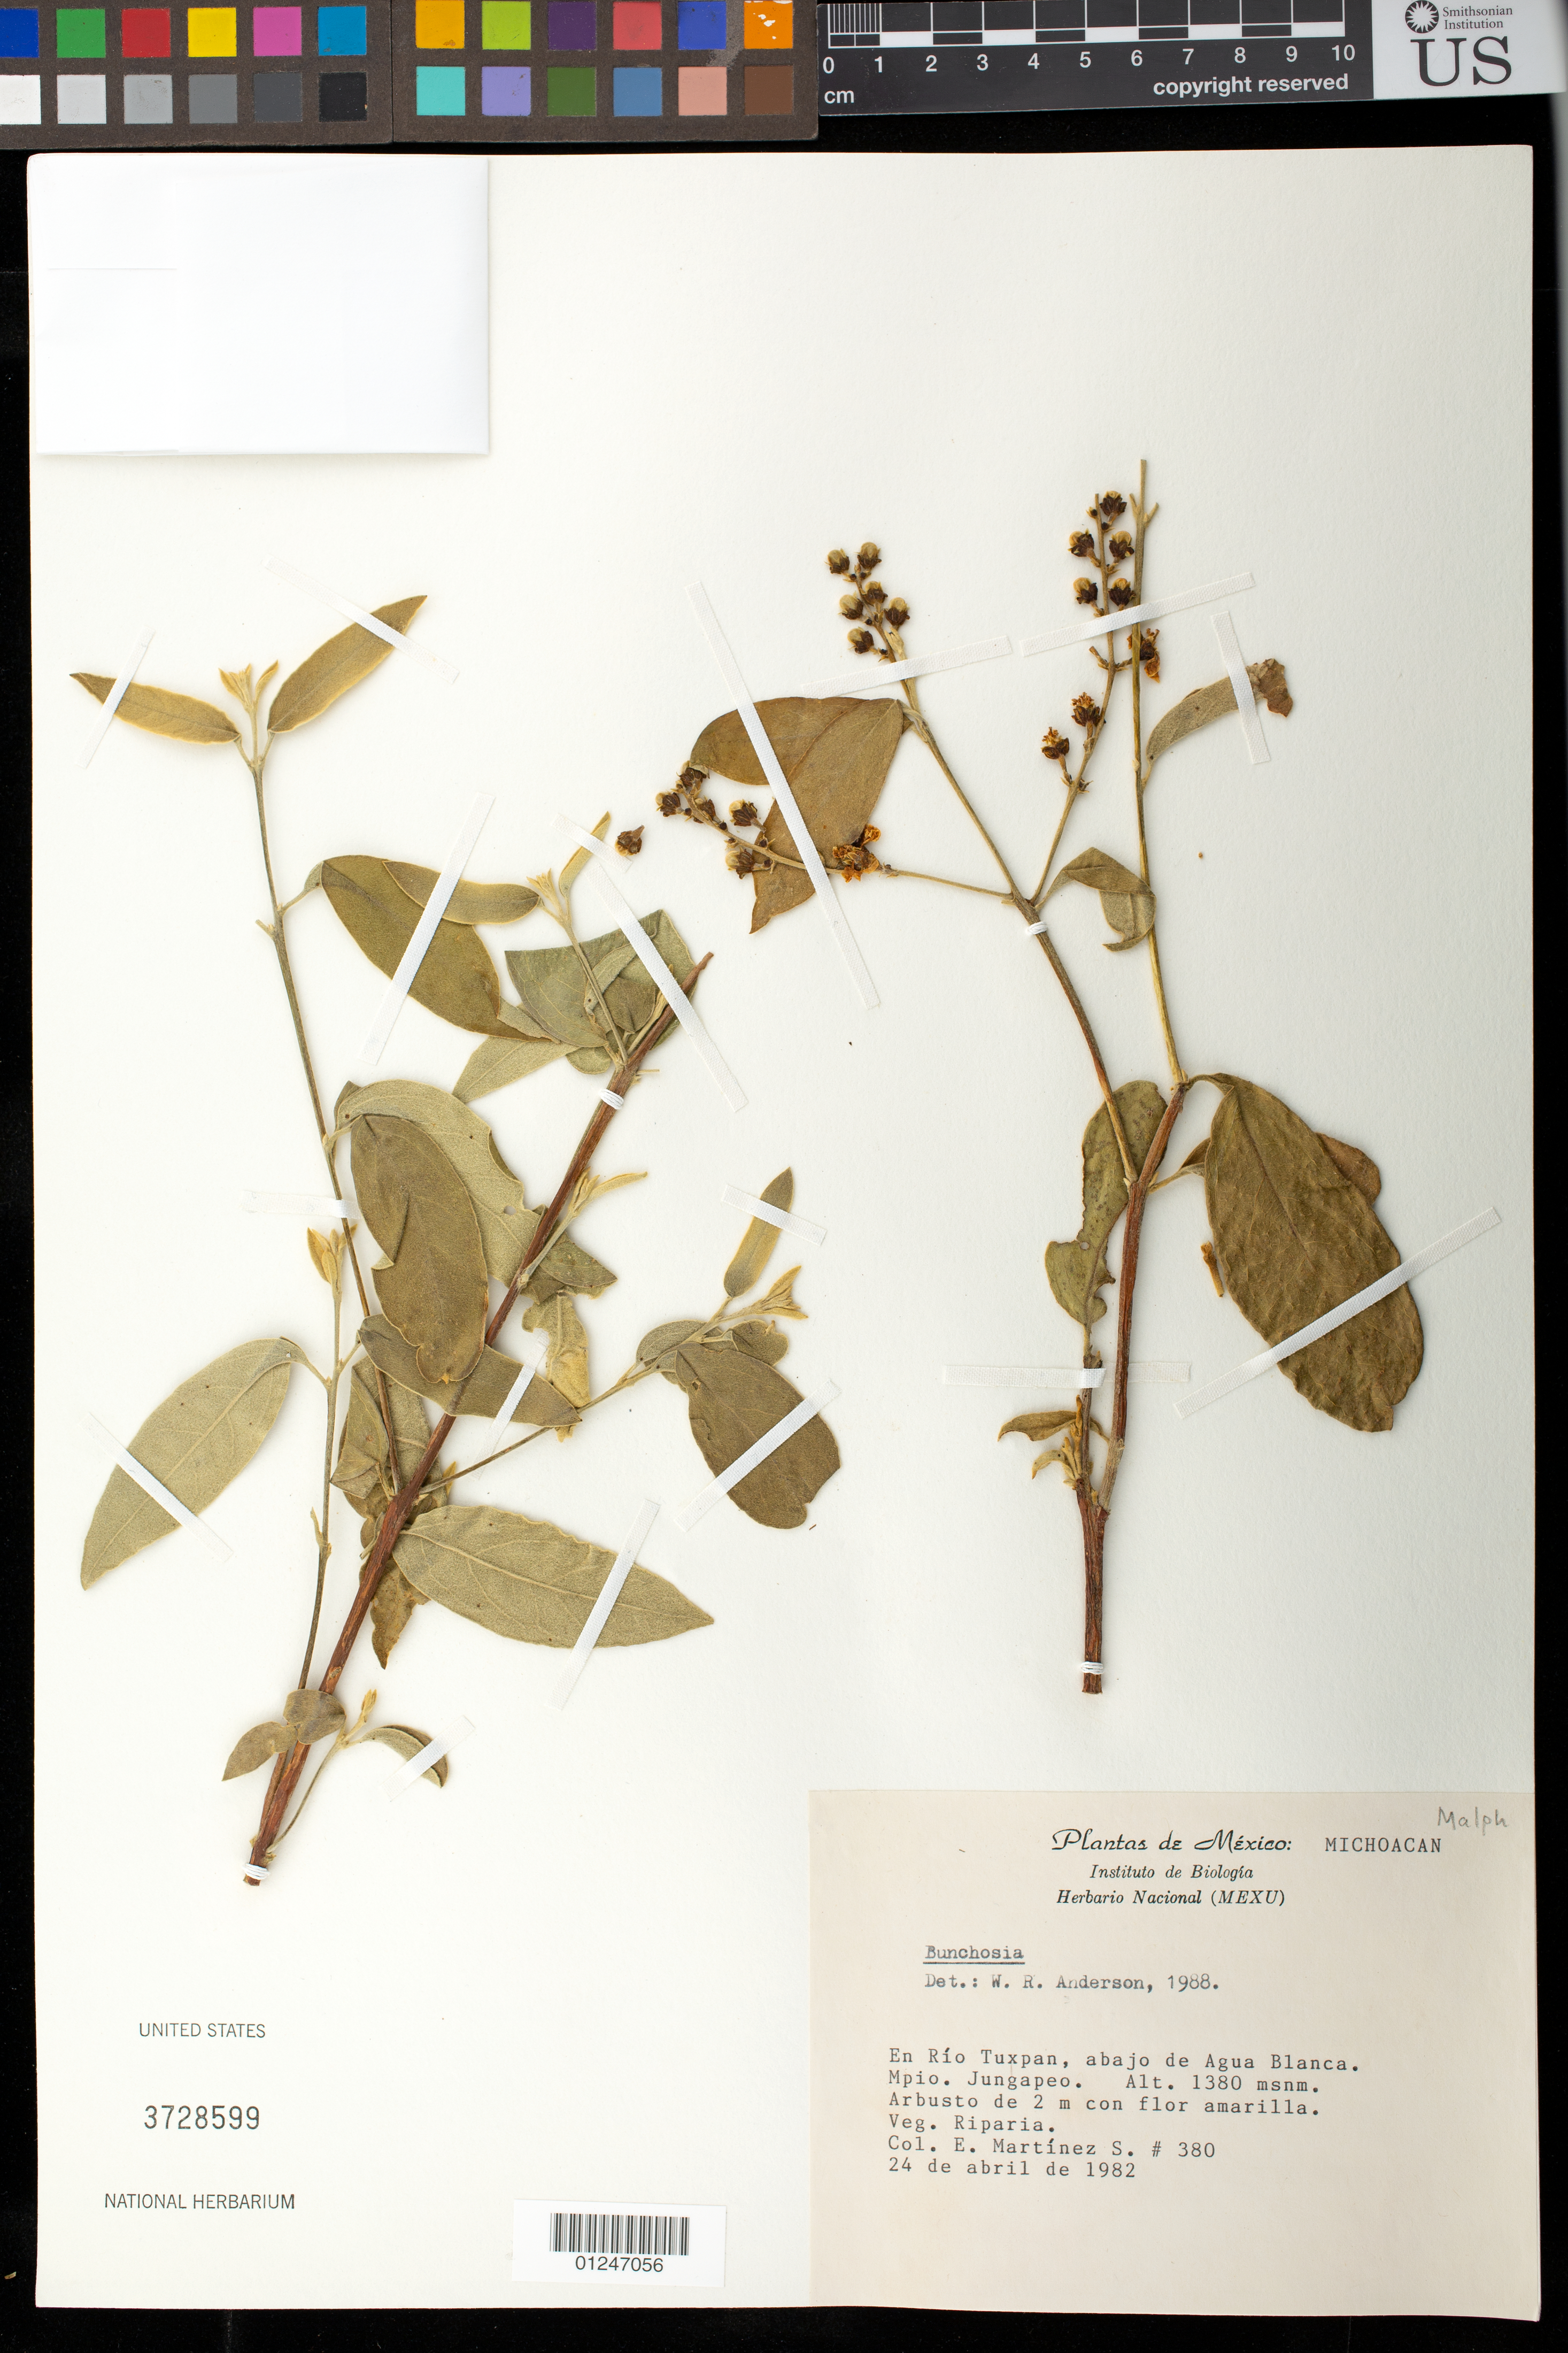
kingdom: Plantae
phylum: Tracheophyta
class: Magnoliopsida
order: Malpighiales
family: Malpighiaceae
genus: Bunchosia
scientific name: Bunchosia montana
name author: A. Juss.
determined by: Strong, Mark T., (BOT), Smithsonian Institution - National Museum of Natural History (UNITED STATES)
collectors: E. Martínez S.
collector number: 350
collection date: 1982-04-24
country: Mexico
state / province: Michoacán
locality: En Rio Tuxpan, abajo de Auga Blanca. Mpio. Jungapeo.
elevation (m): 1380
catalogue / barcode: US 3728599